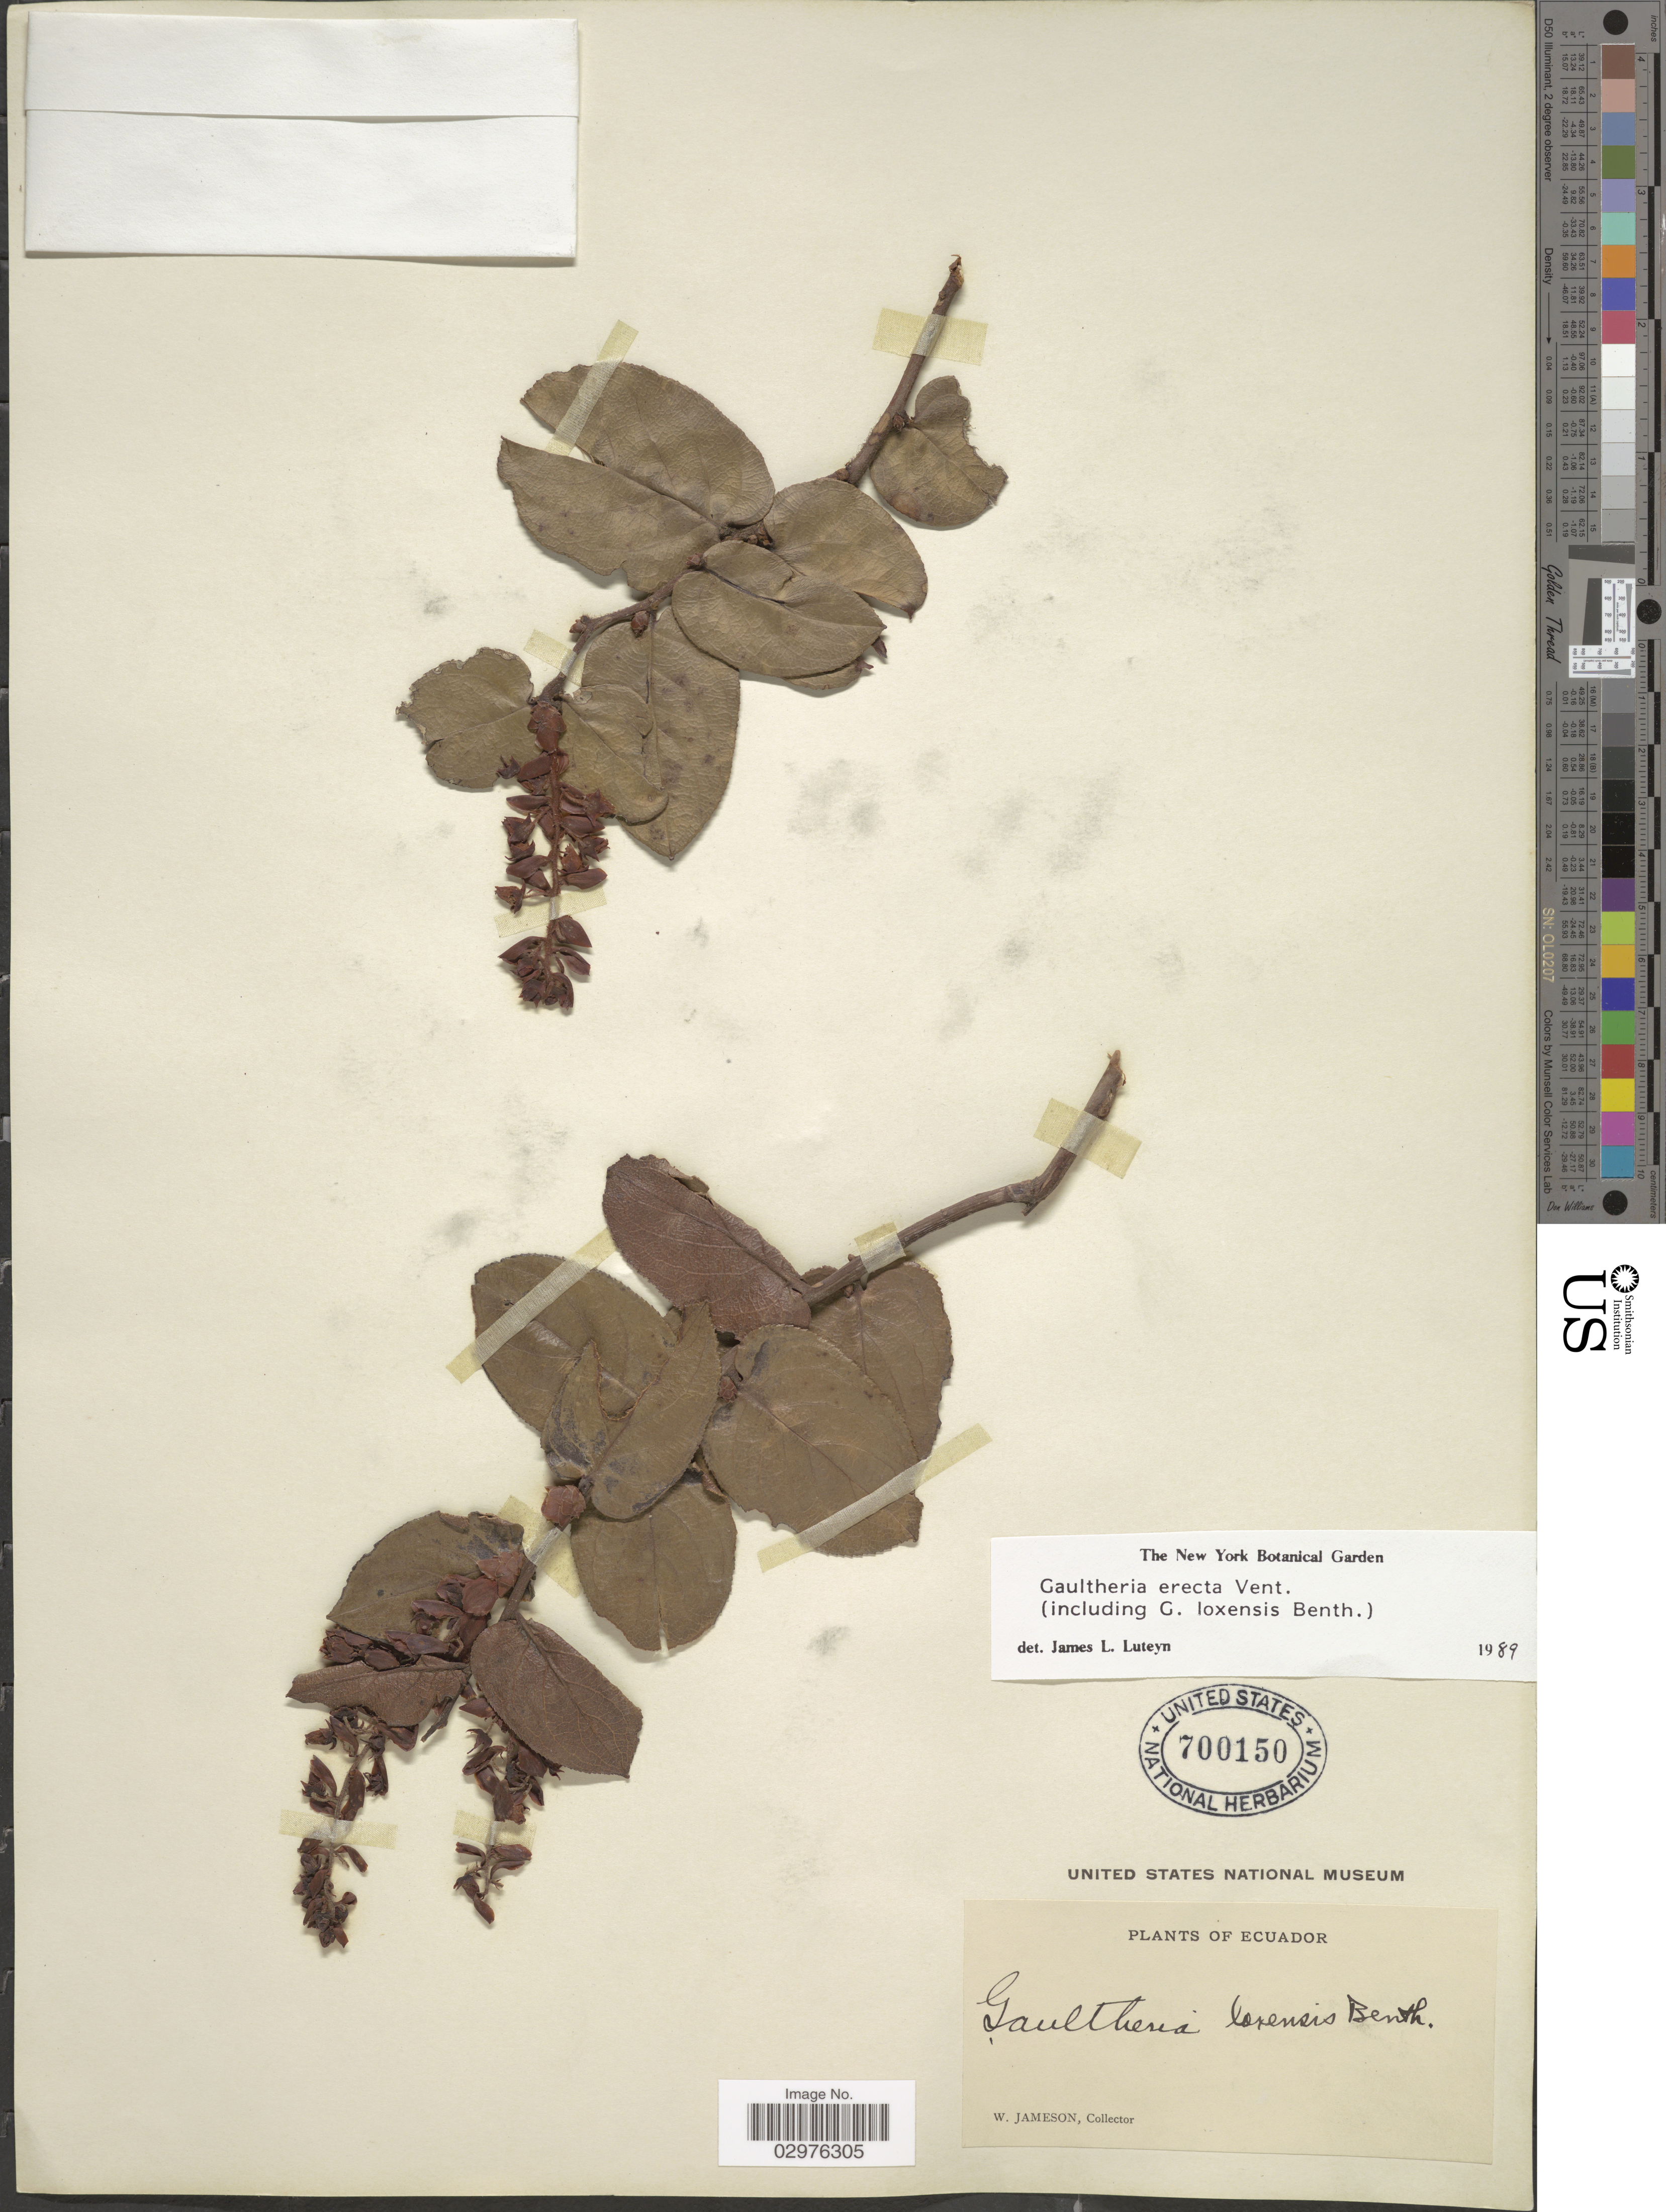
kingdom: Plantae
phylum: Tracheophyta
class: Magnoliopsida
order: Ericales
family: Ericaceae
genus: Gaultheria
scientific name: Gaultheria erecta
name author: Vent.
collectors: W. Jameson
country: Ecuador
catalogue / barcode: US 700150